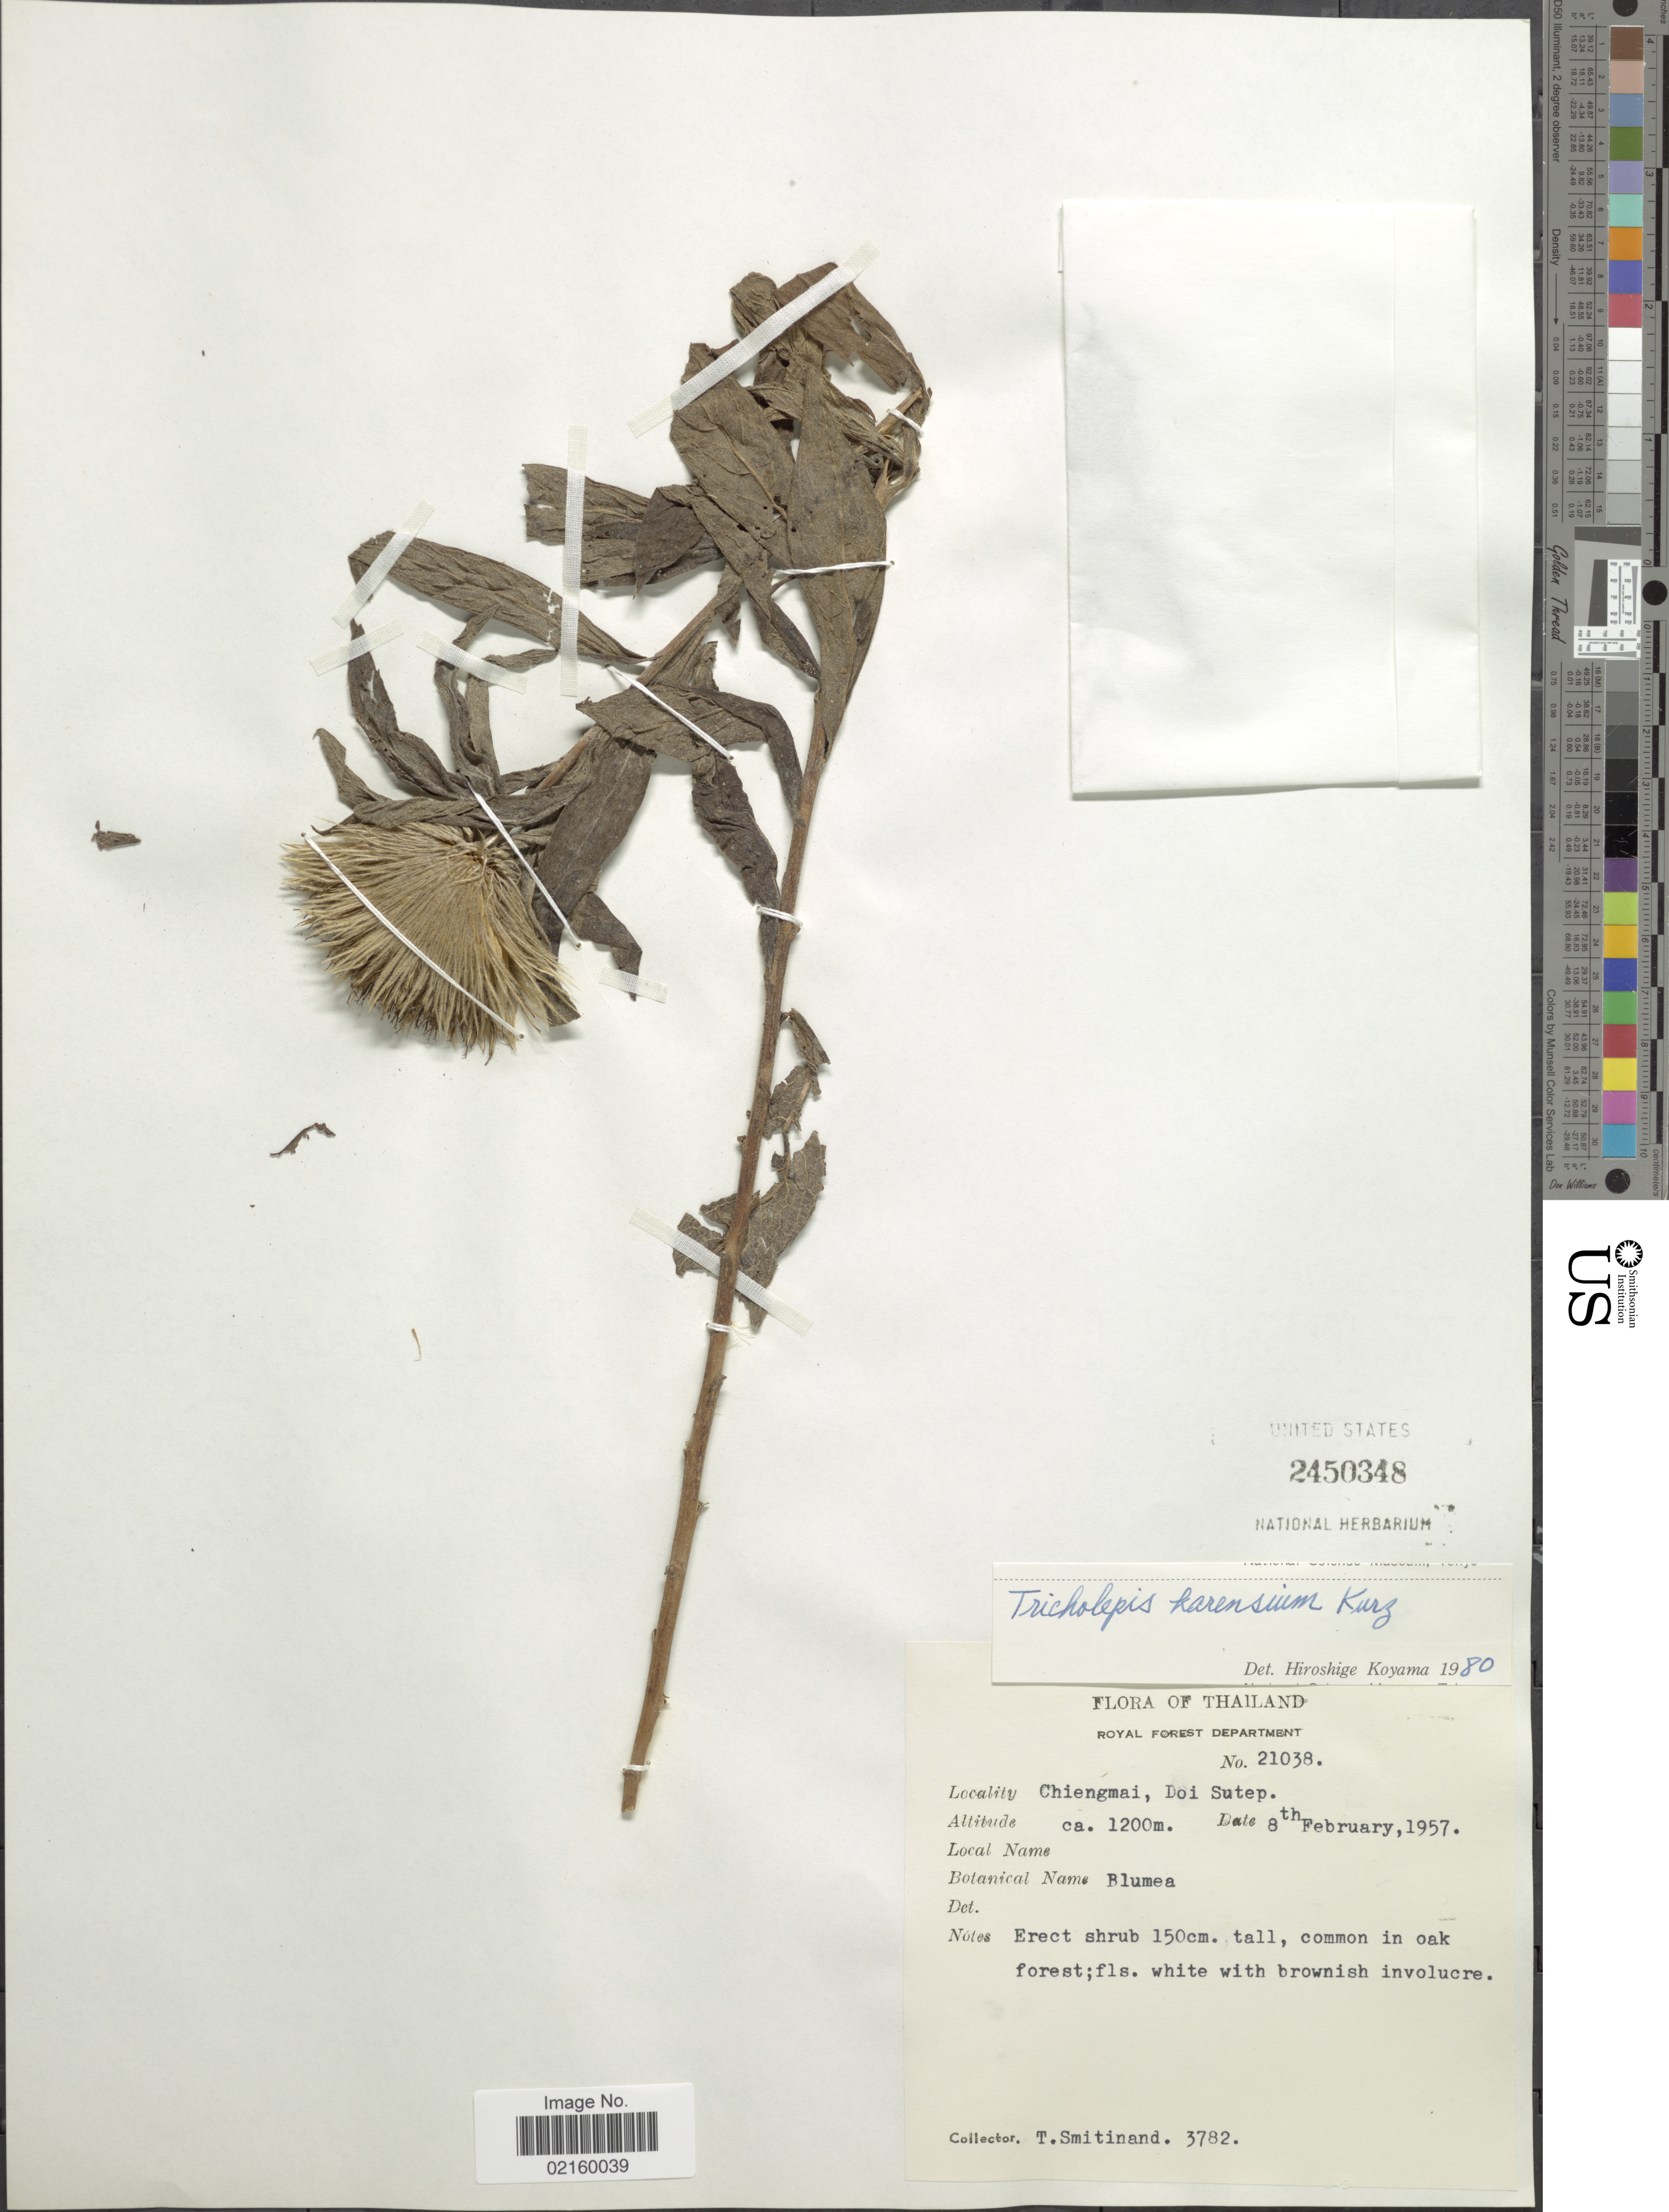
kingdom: Plantae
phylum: Tracheophyta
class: Magnoliopsida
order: Asterales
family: Asteraceae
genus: Tricholepis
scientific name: Tricholepis sp.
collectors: T. Smitinand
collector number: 3782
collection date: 1957-02-08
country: Thailand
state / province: Chiang Mai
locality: Chiengmai, Doi Sutep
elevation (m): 1200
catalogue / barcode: US 2450348